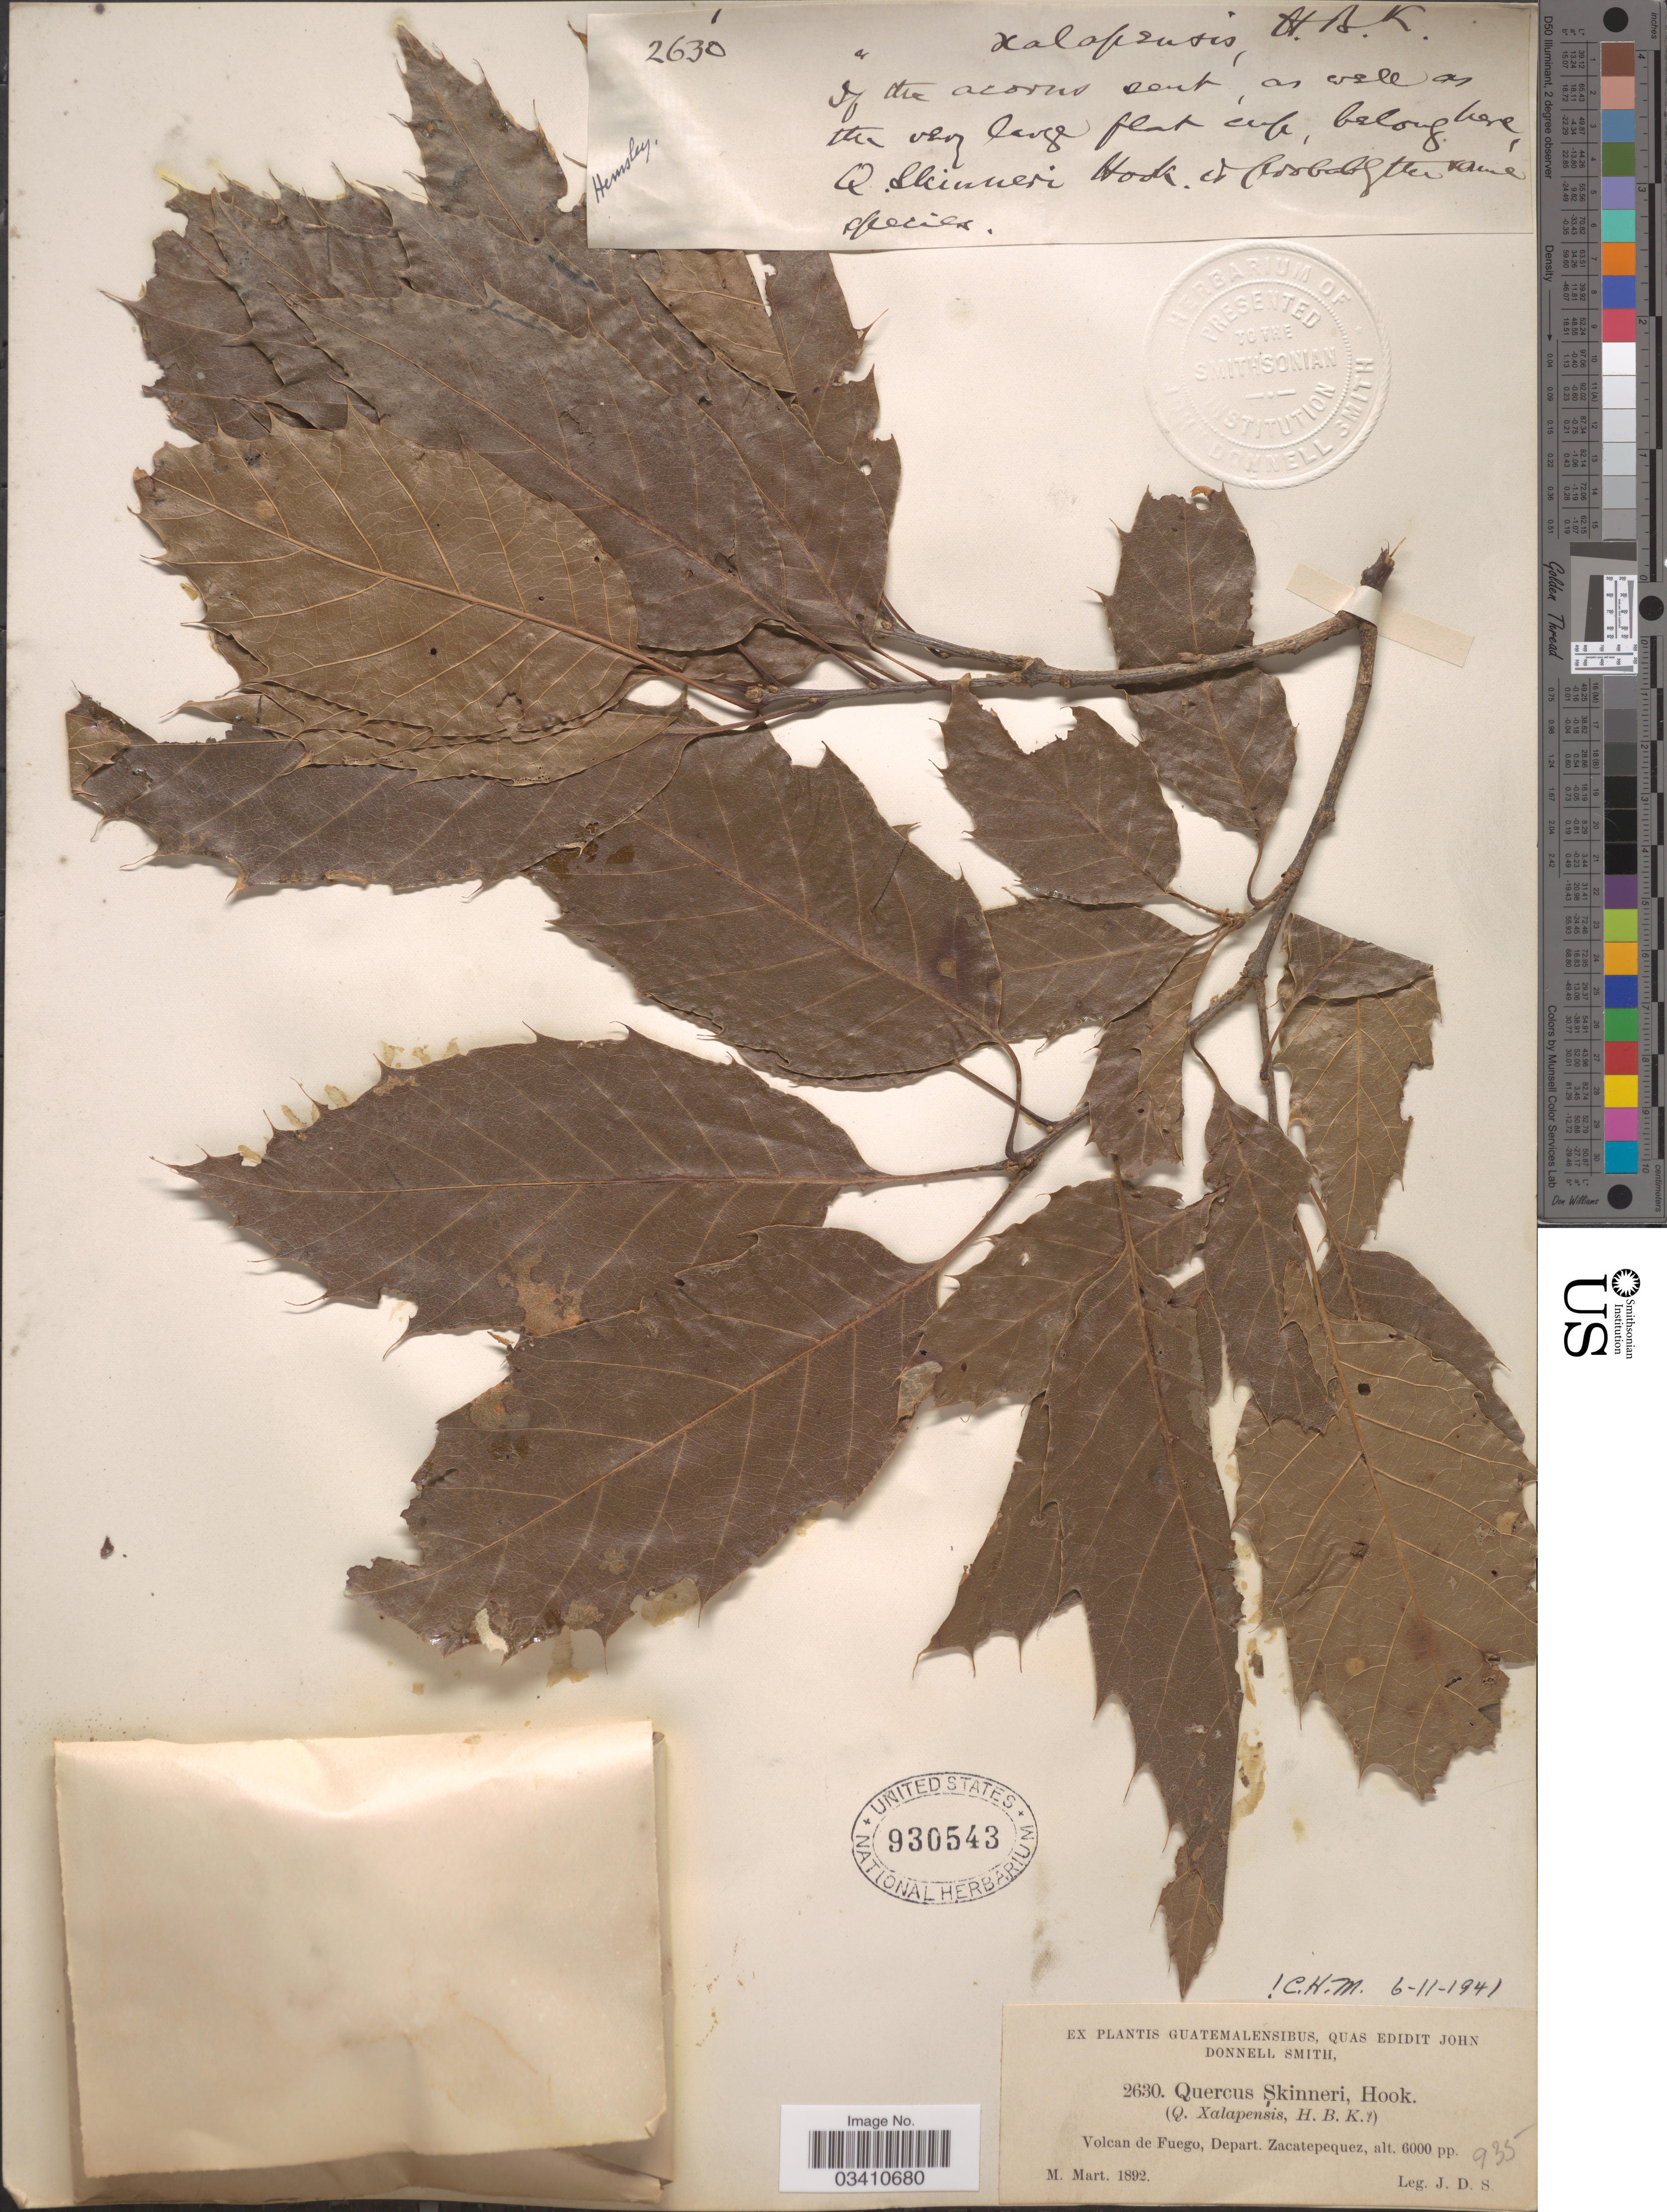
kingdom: Plantae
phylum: Tracheophyta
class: Magnoliopsida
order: Fagales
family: Fagaceae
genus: Quercus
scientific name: Quercus skinneri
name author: Benth.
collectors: J. Donnell Smith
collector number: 2630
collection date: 1892-03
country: Guatemala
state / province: Sacatepéquez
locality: Volcan de Fuego, Depart. Zacatepequez.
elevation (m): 1829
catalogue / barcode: US 930543